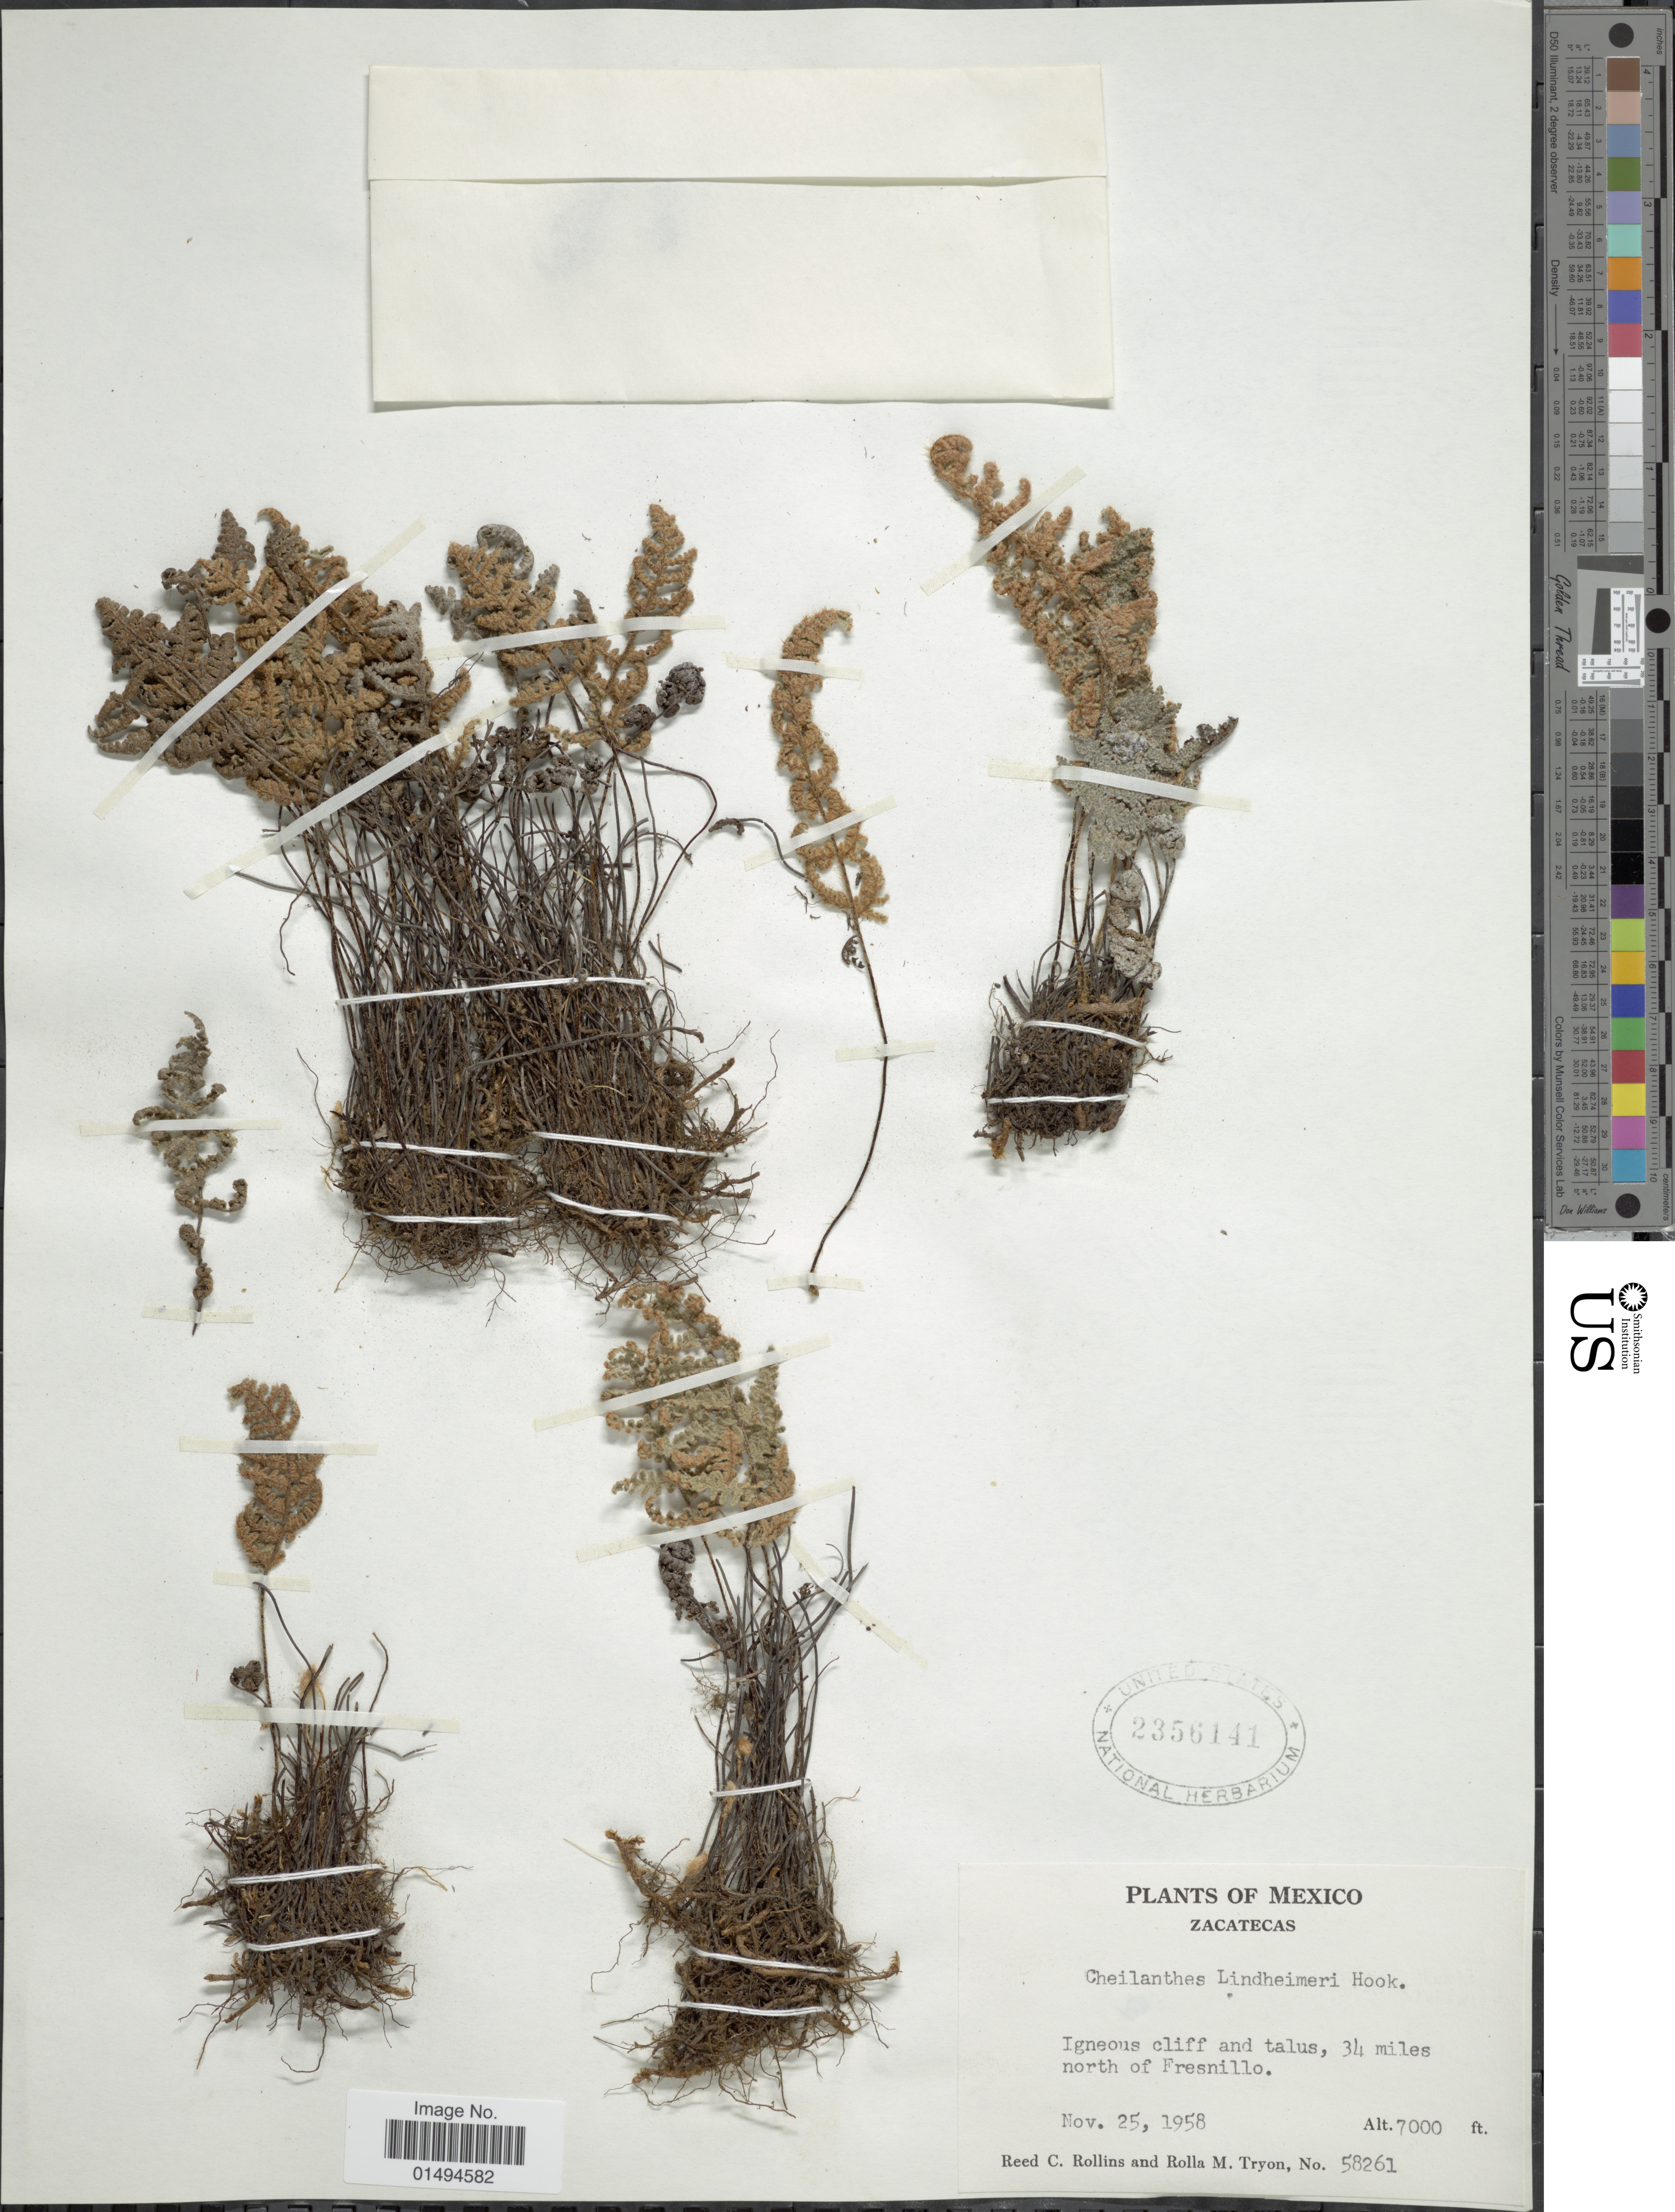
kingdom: Plantae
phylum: Tracheophyta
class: Polypodiopsida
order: Polypodiales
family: Pteridaceae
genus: Myriopteris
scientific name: Myriopteris lindheimeri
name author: (Hook.) J. Sm.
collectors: R. C. Rollins & R. M. Tryon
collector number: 58261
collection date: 1958-11-25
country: Mexico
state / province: Zacatecas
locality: Igneous cliff and talus, 34 miles north of Fresnillo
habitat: igneous cliff and talus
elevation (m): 2134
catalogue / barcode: US 2356141